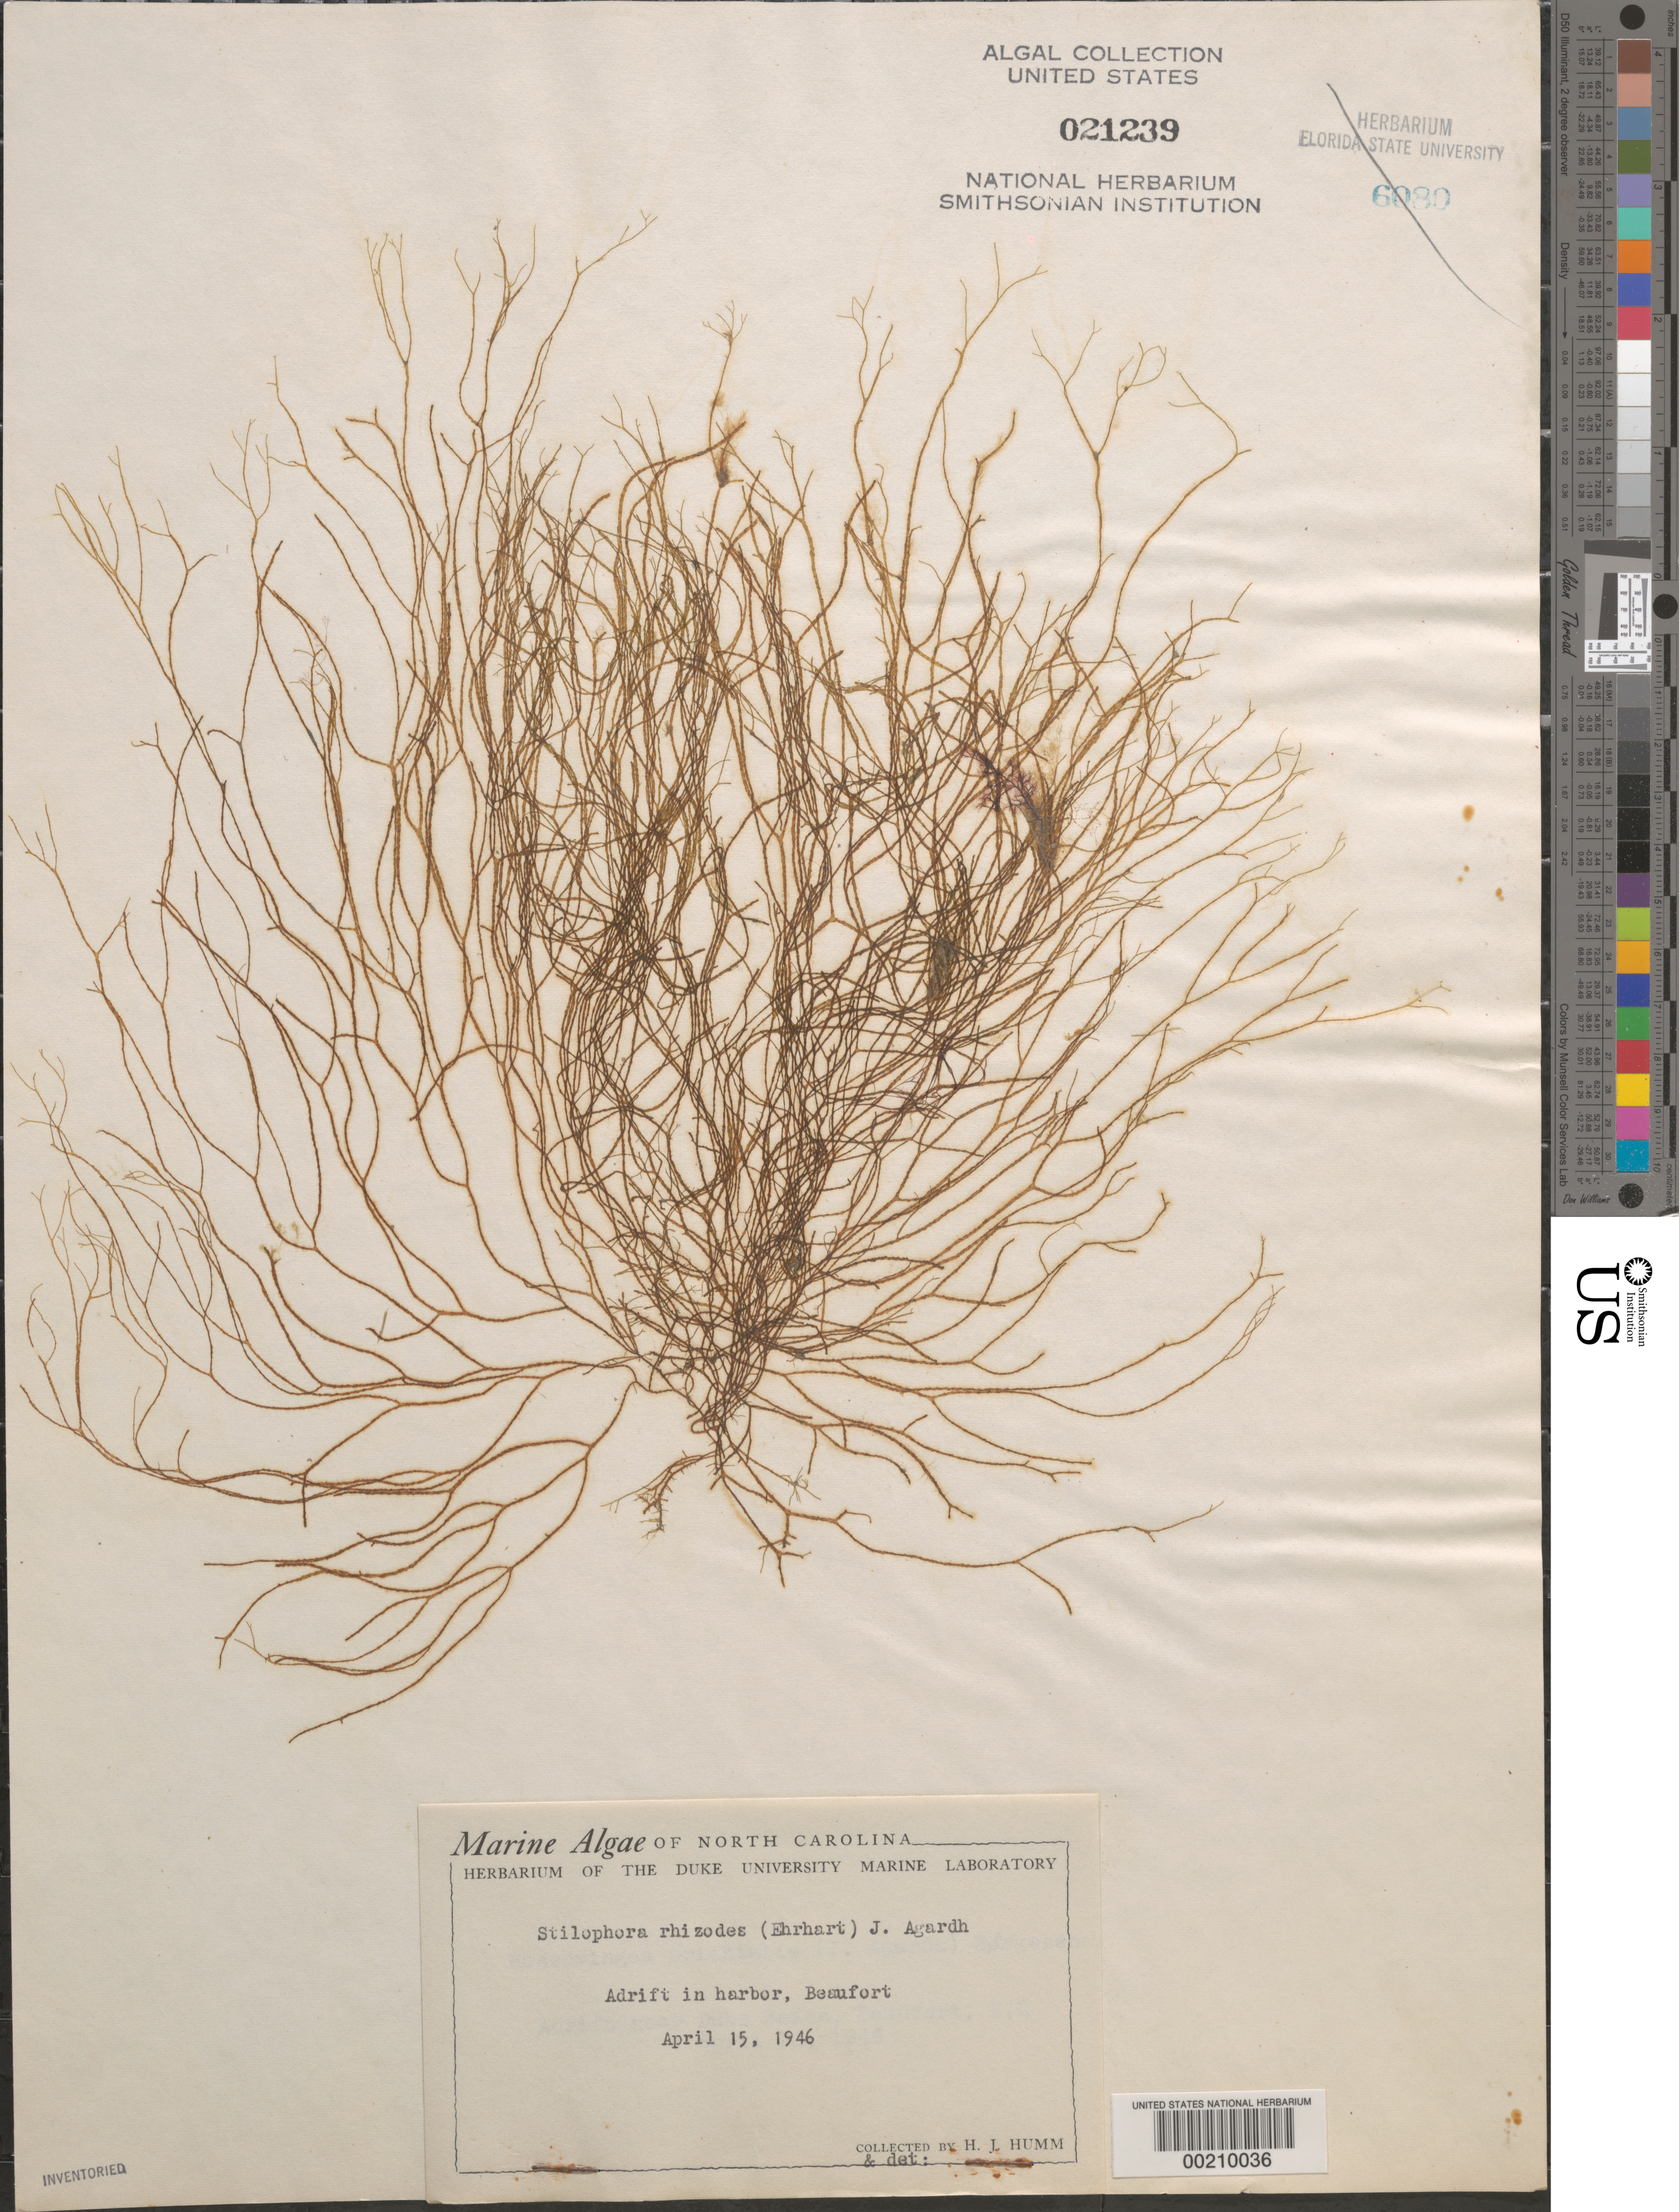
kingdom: Chromista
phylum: Ochrophyta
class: Phaeophyceae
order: Ectocarpales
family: Chordariaceae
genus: Stilophora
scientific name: Stilophora tenella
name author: (Esper) P.C. Silva in P.C. Silva et al.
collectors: H. J. Humm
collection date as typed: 15 Apr 1946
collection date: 1946-04-15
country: United States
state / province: North Carolina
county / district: Carteret County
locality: Beaufort Harbor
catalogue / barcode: US 21239